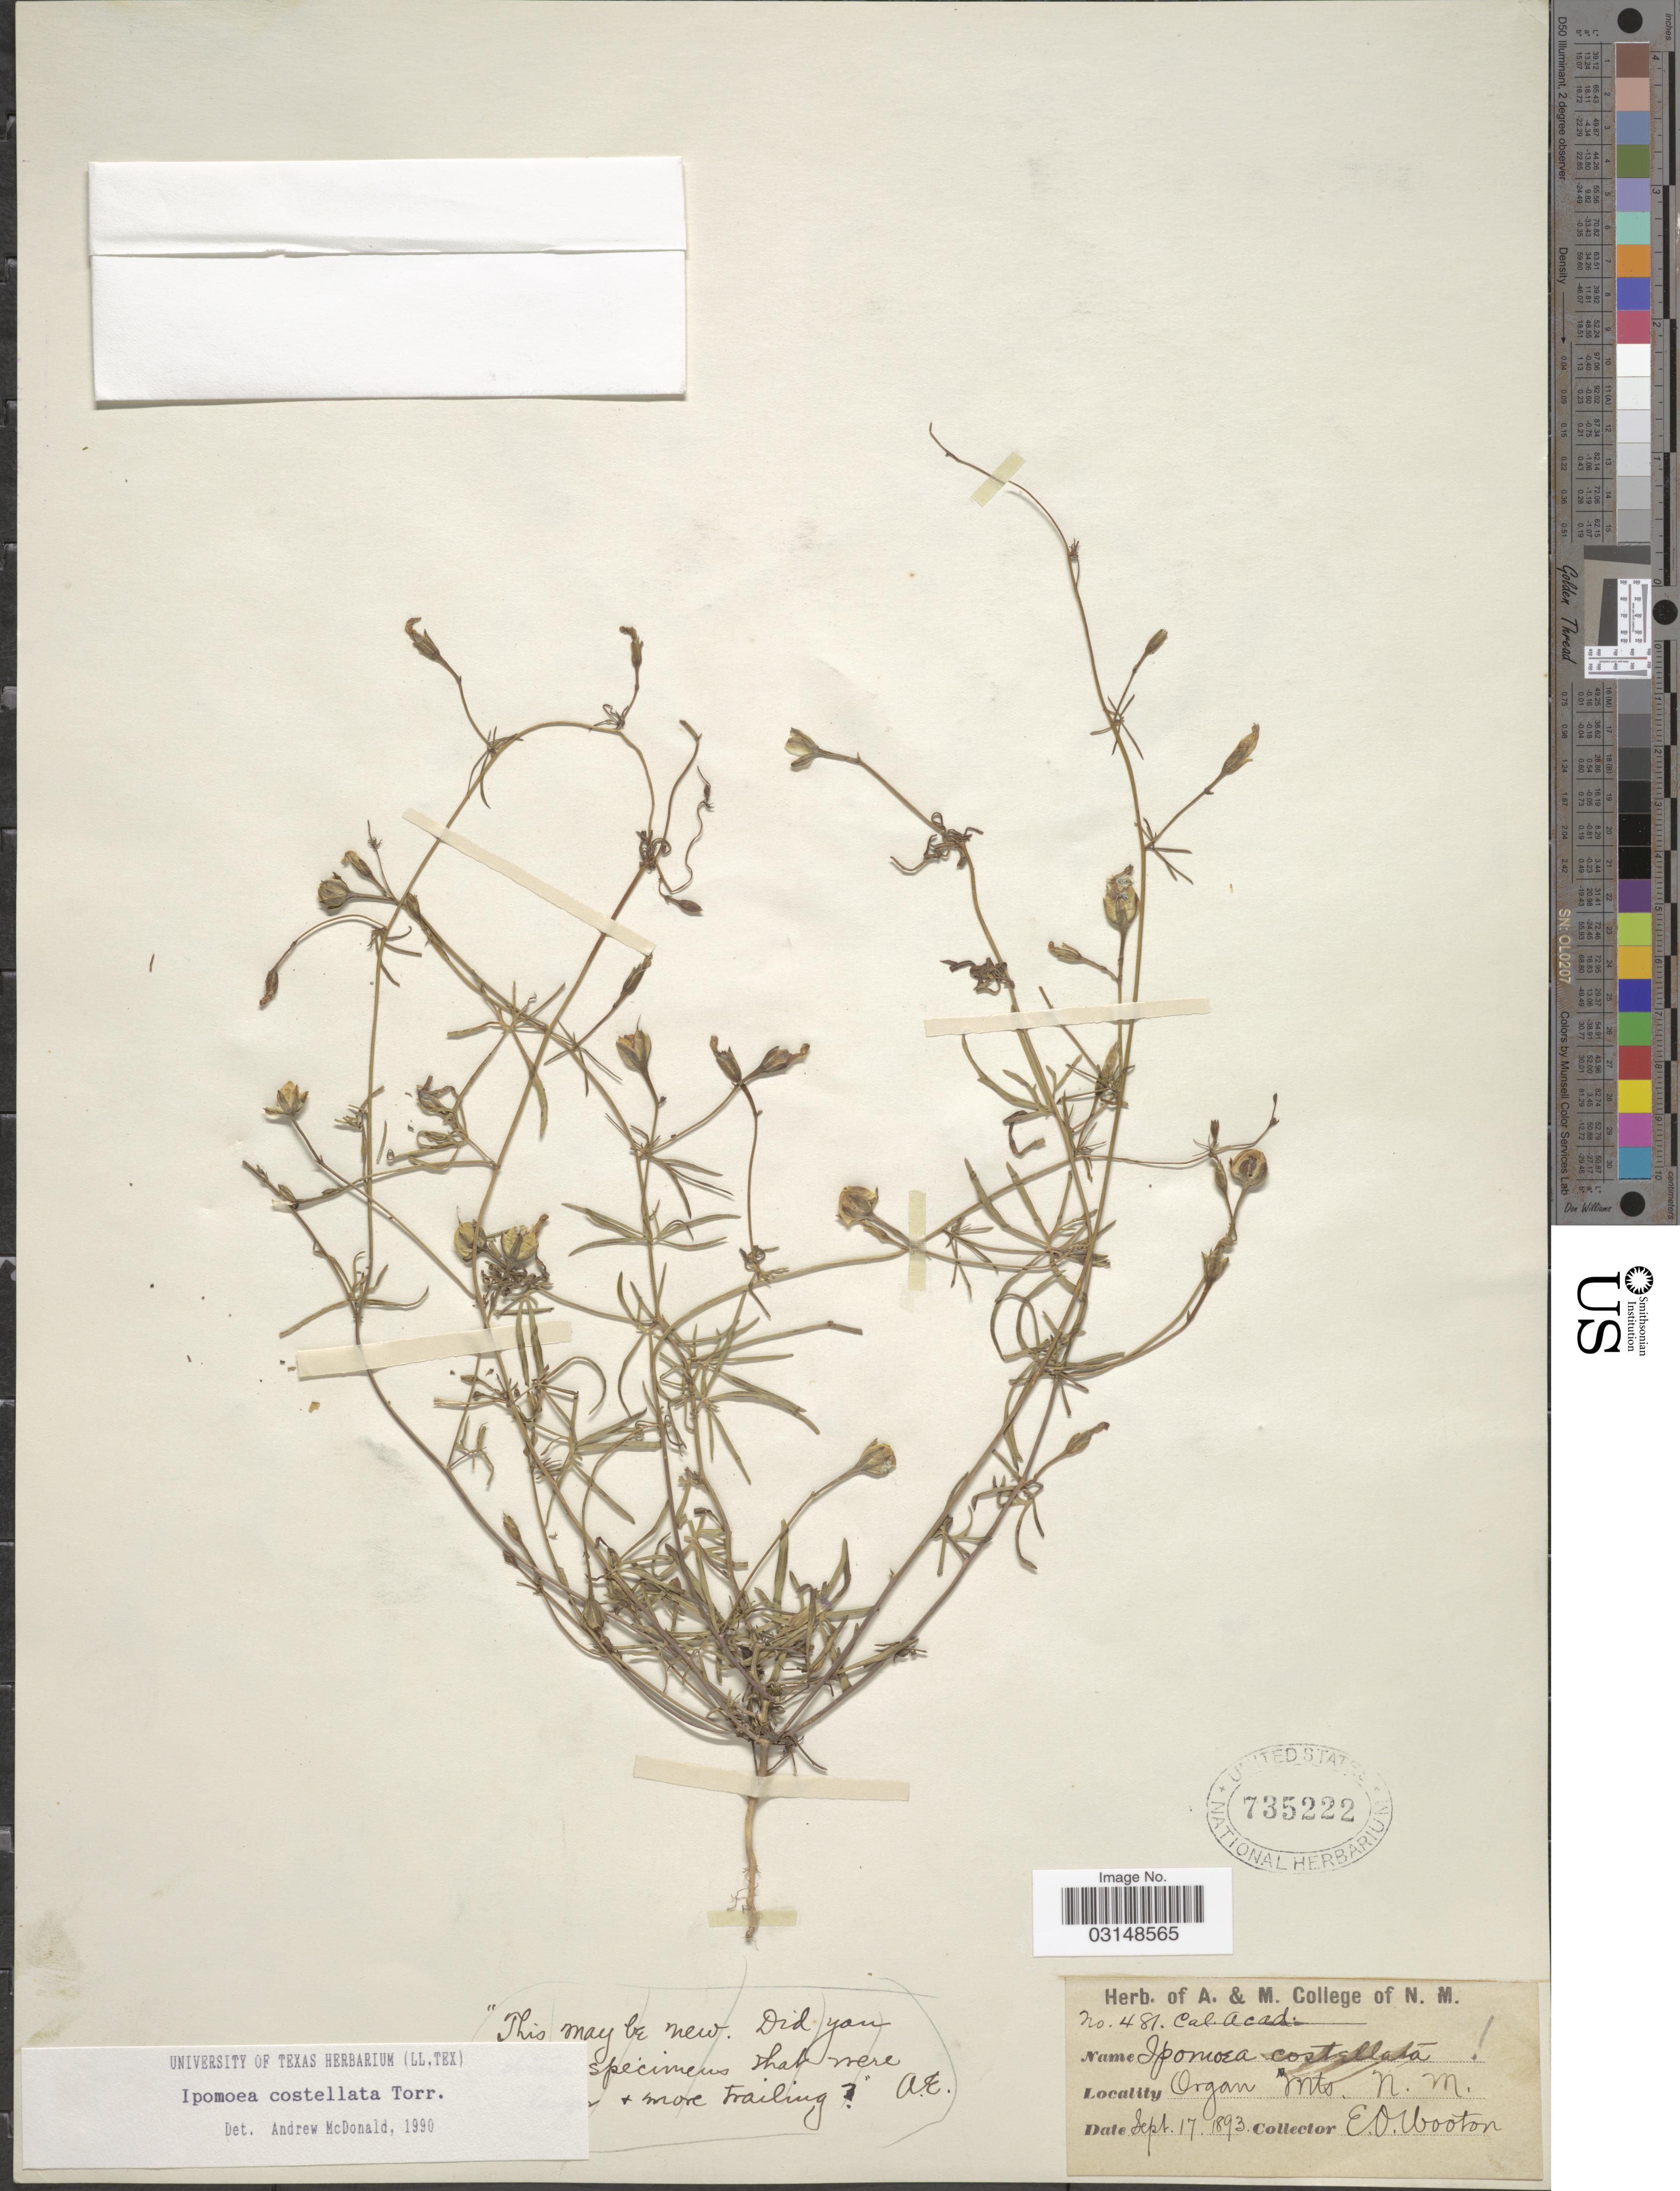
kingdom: Plantae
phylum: Tracheophyta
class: Magnoliopsida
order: Solanales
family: Convolvulaceae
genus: Ipomoea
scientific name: Ipomoea costellata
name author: Torr.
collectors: E. O. Wooton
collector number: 481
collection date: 1893-09-17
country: United States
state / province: New Mexico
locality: Organ Mts., N.W.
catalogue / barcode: US 735222